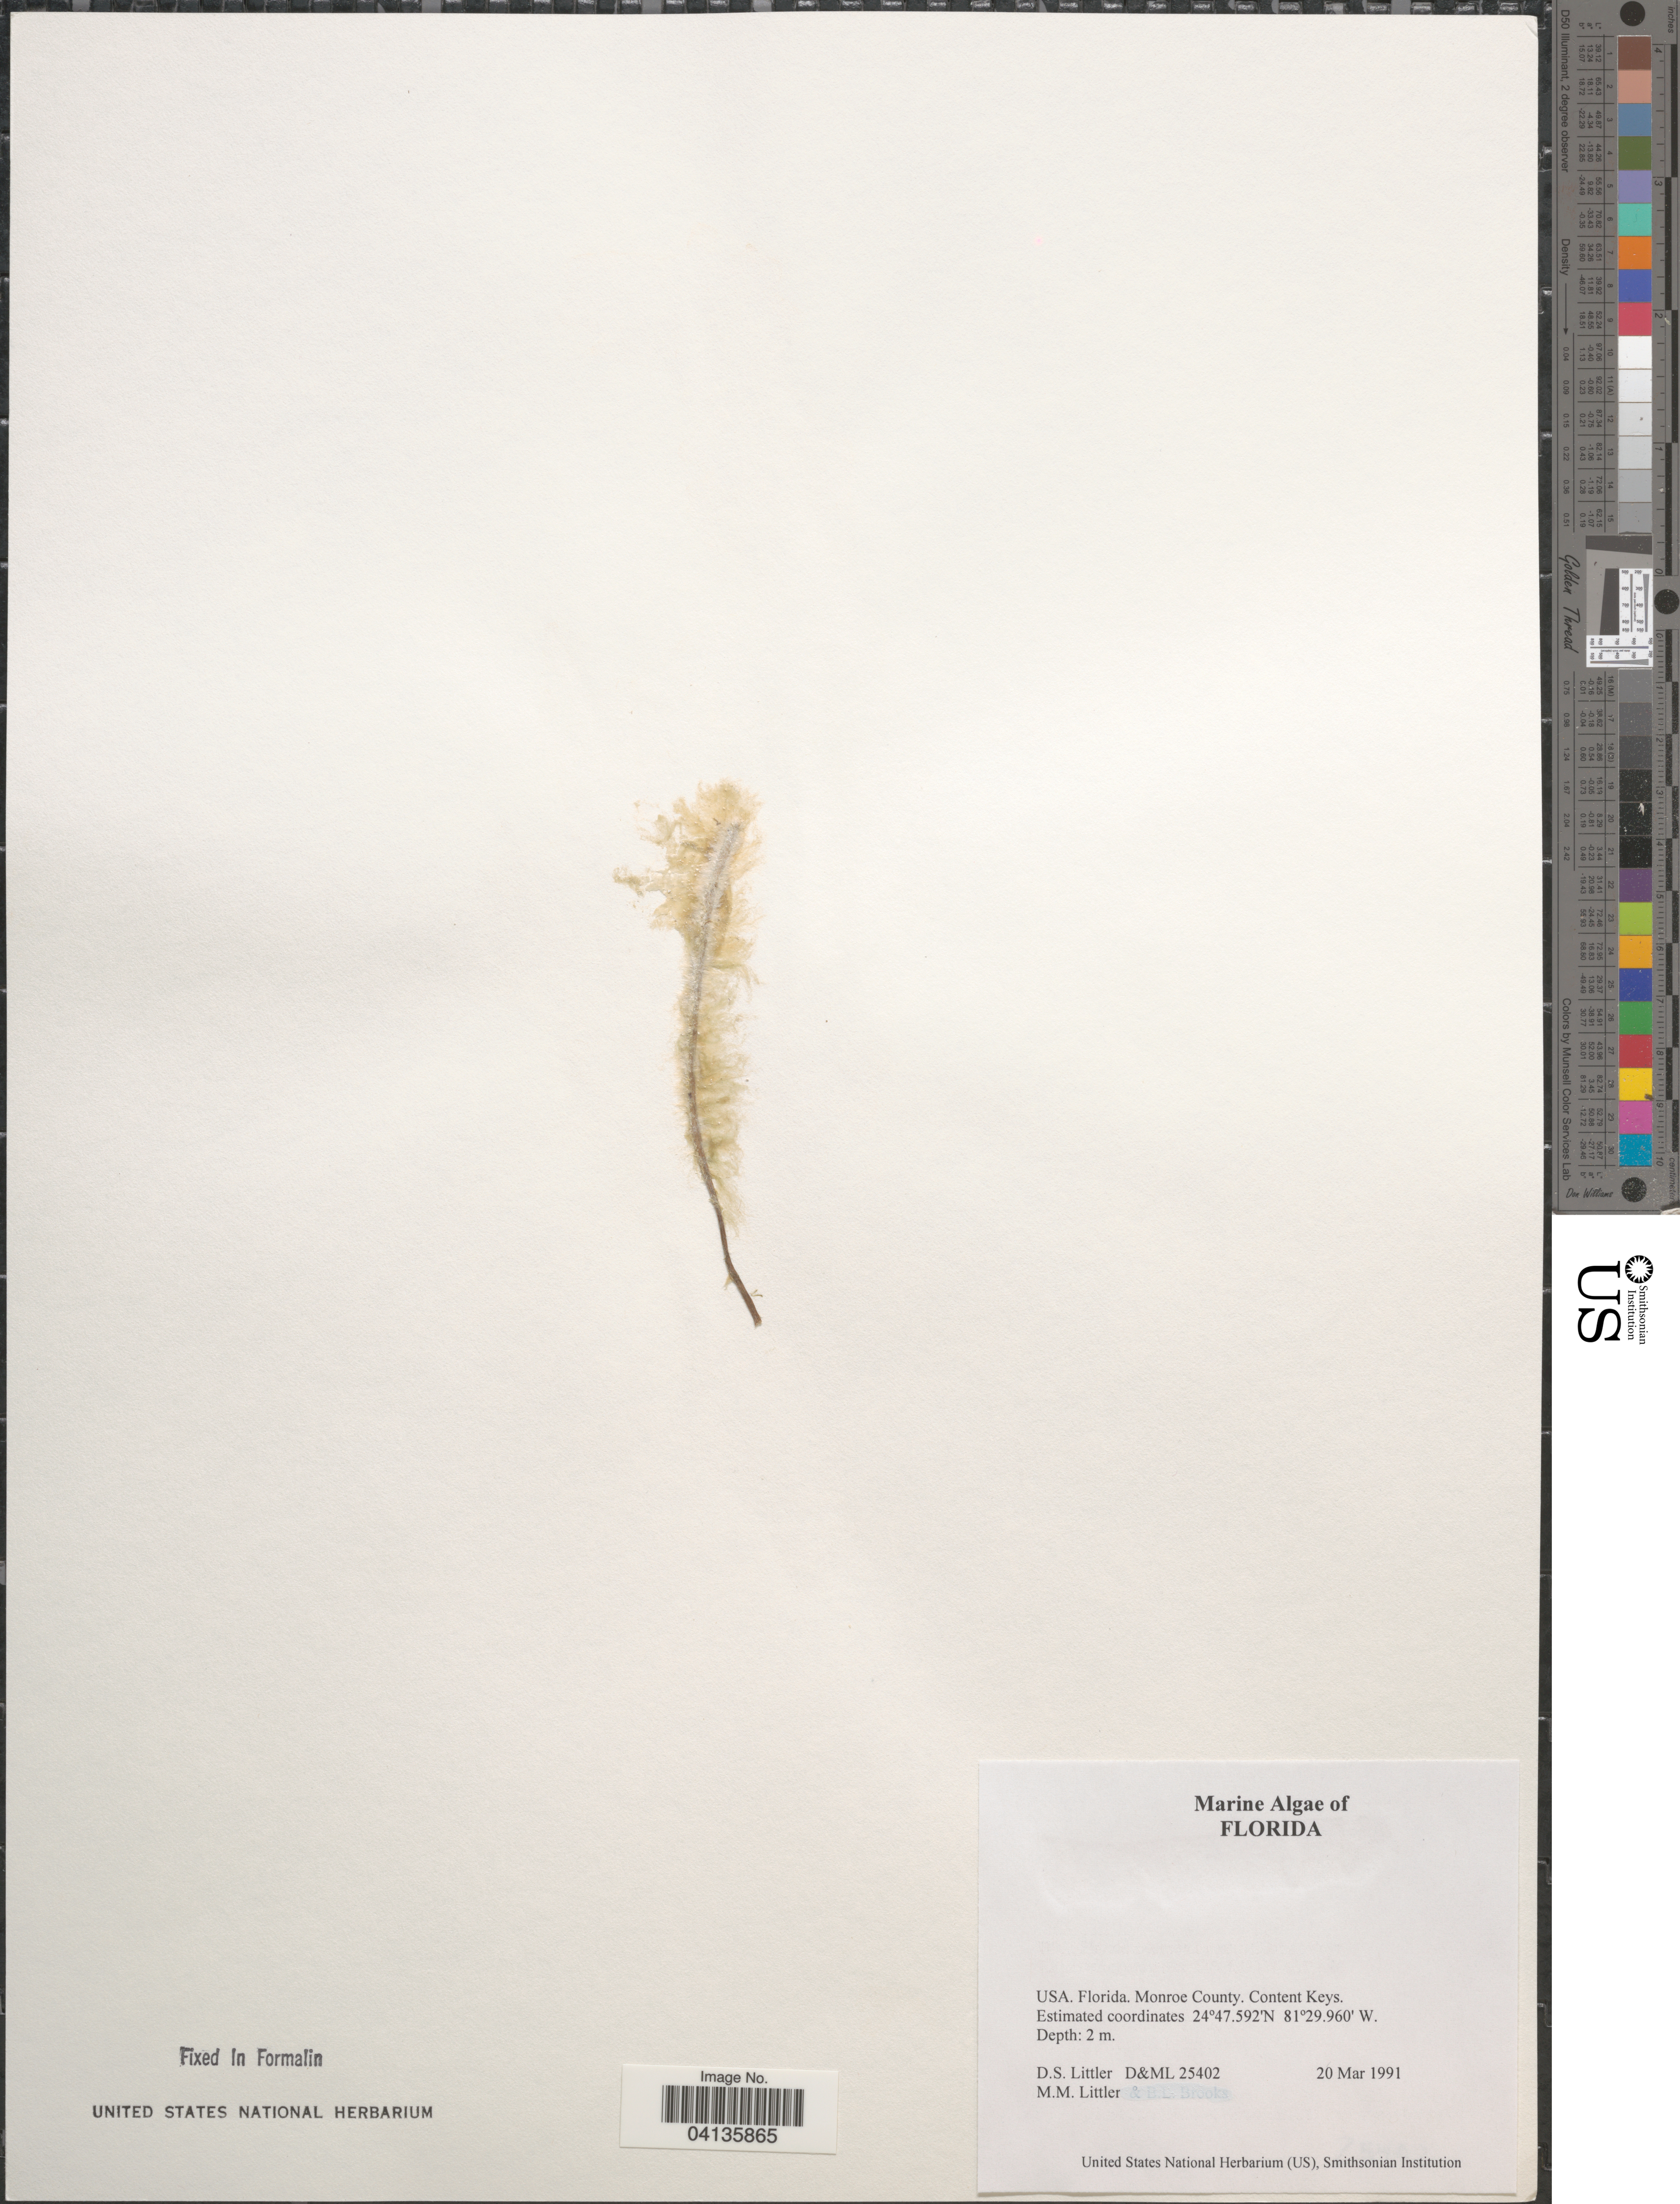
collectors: D. S. Littler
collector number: D&ML 25402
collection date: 1991-03-20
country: United States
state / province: Florida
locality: Monroe County, Content Keys.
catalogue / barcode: US 238763